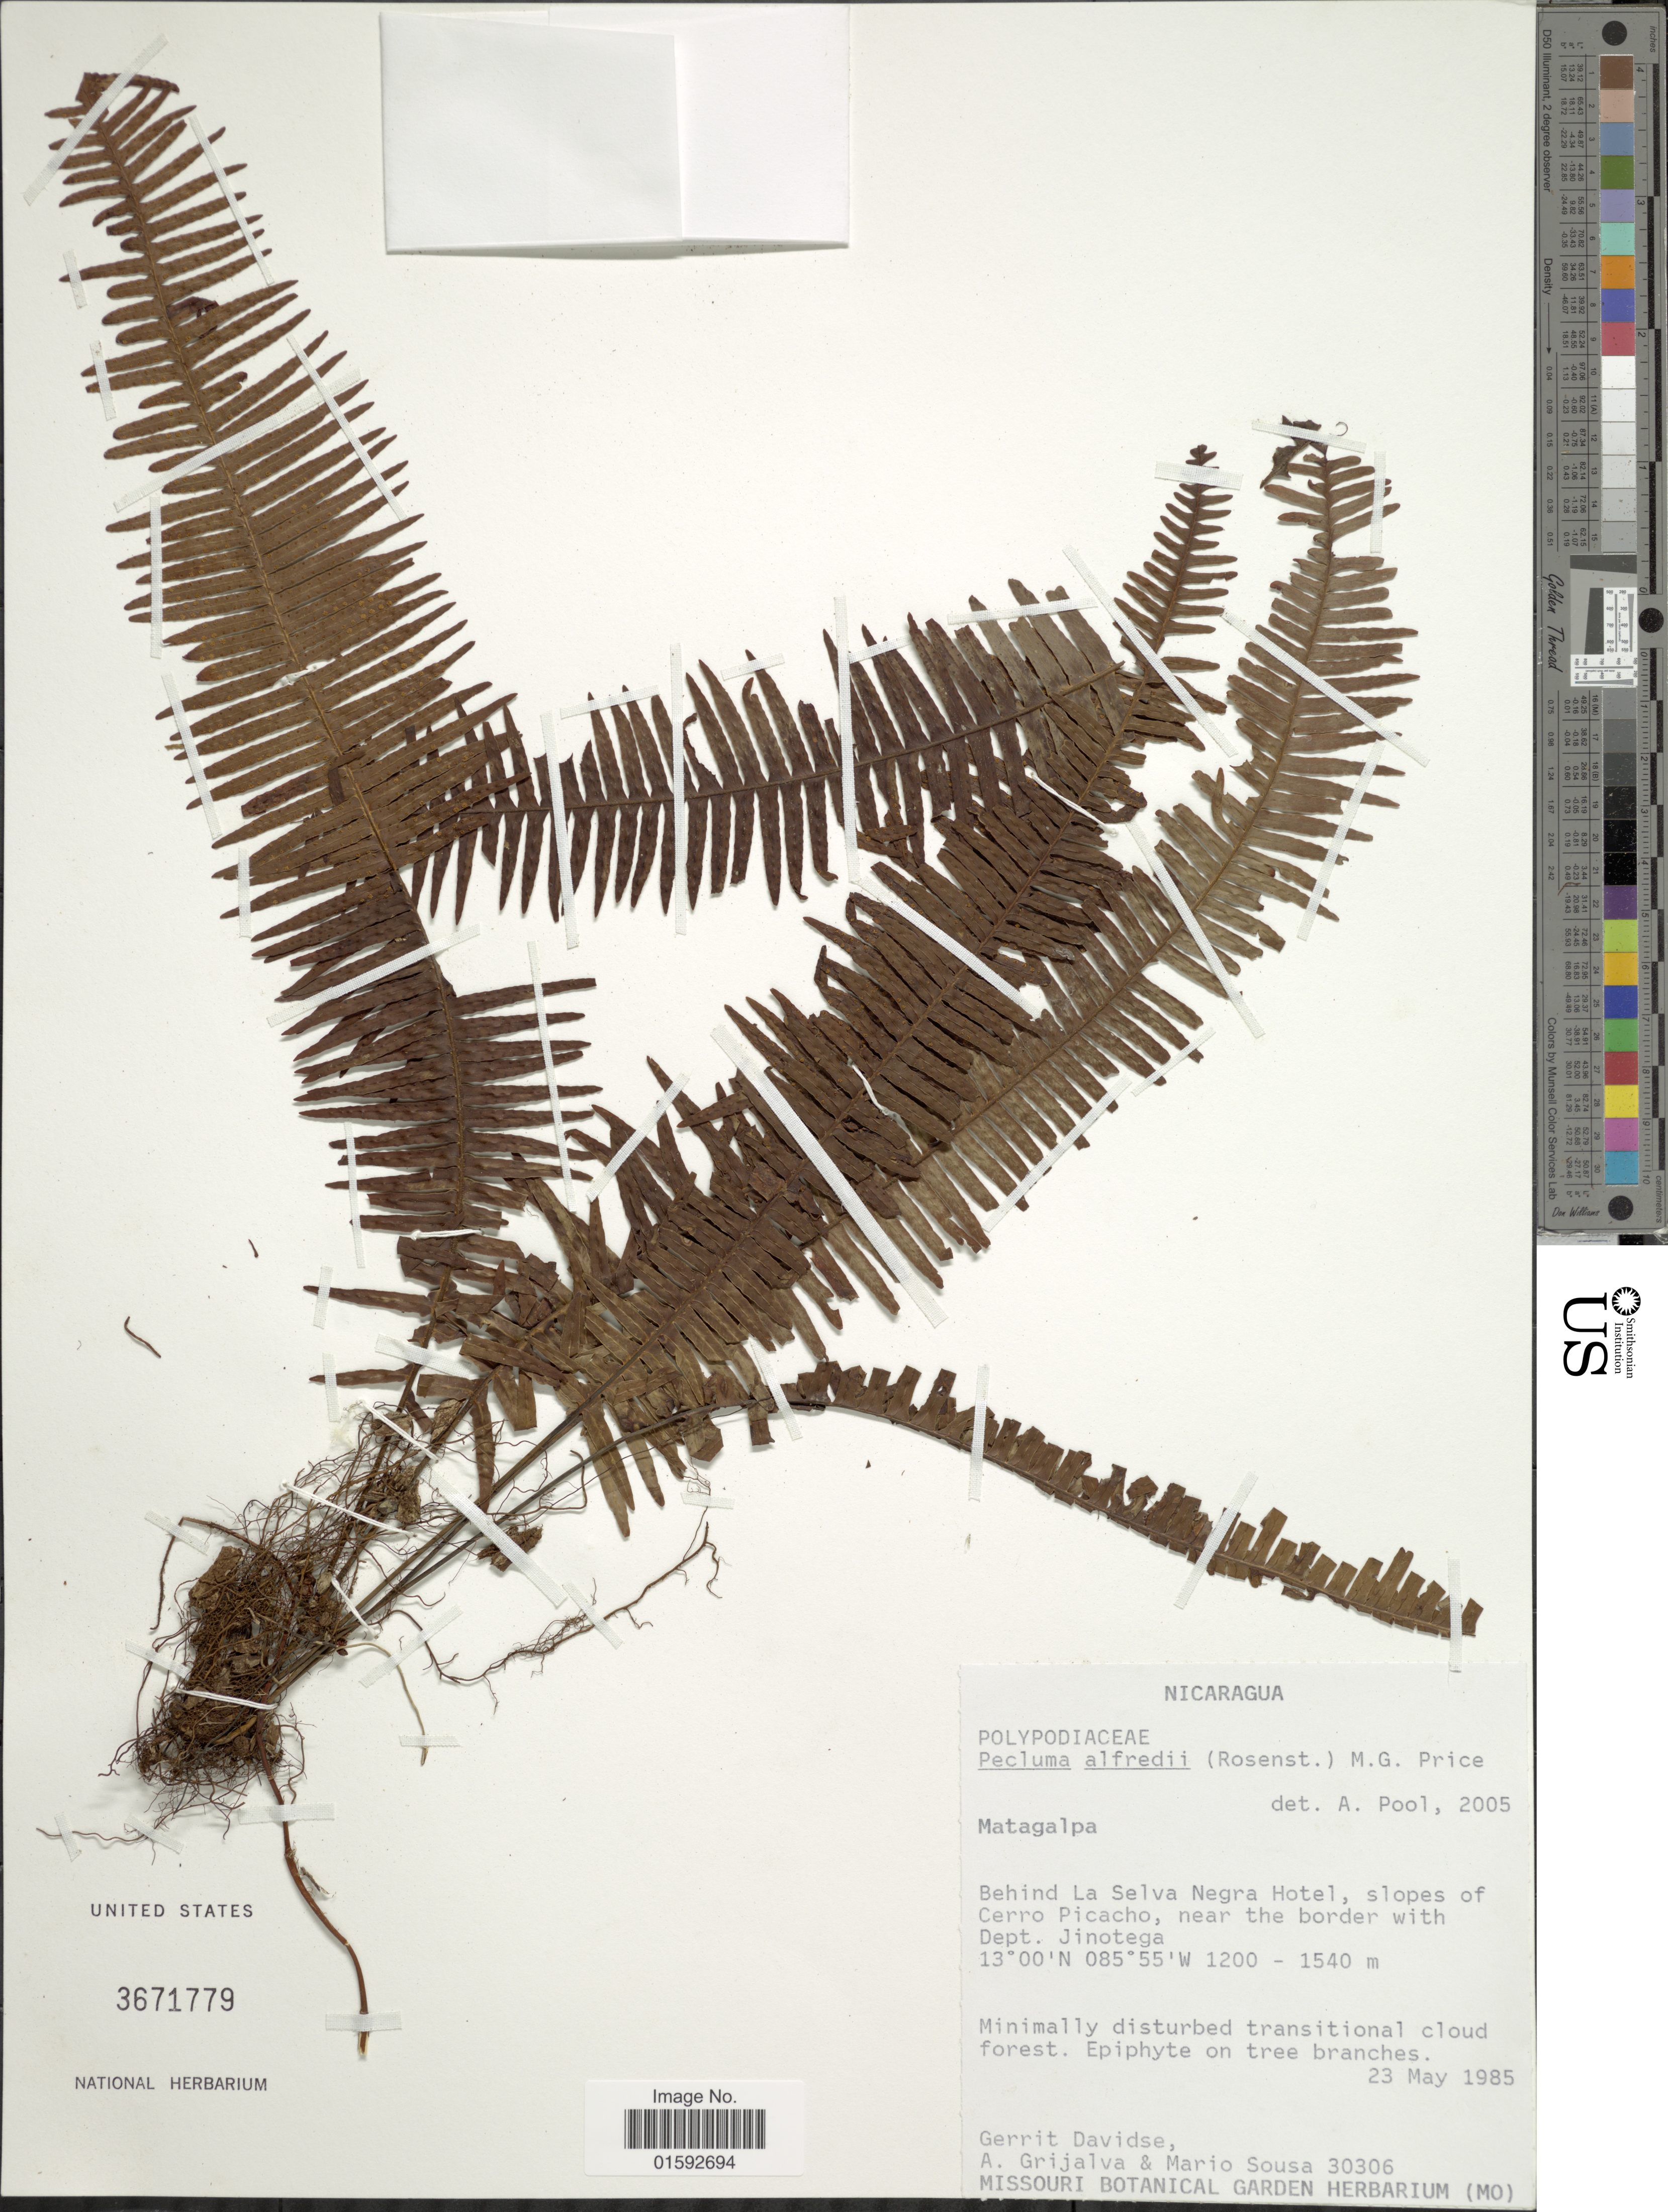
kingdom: Plantae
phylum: Tracheophyta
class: Polypodiopsida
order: Polypodiales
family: Polypodiaceae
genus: Pecluma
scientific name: Pecluma alfredii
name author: (Rosenst.) M.G. Price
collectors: G. Davidse, A. Grijalva & M. Sousa S.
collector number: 30306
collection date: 1985-05-23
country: Nicaragua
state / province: Matagalpa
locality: Behind La Selva Negra Hotel, slopes of Cerro Picacho, near the border with Dept. Jinotega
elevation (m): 1200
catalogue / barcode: US 3671779